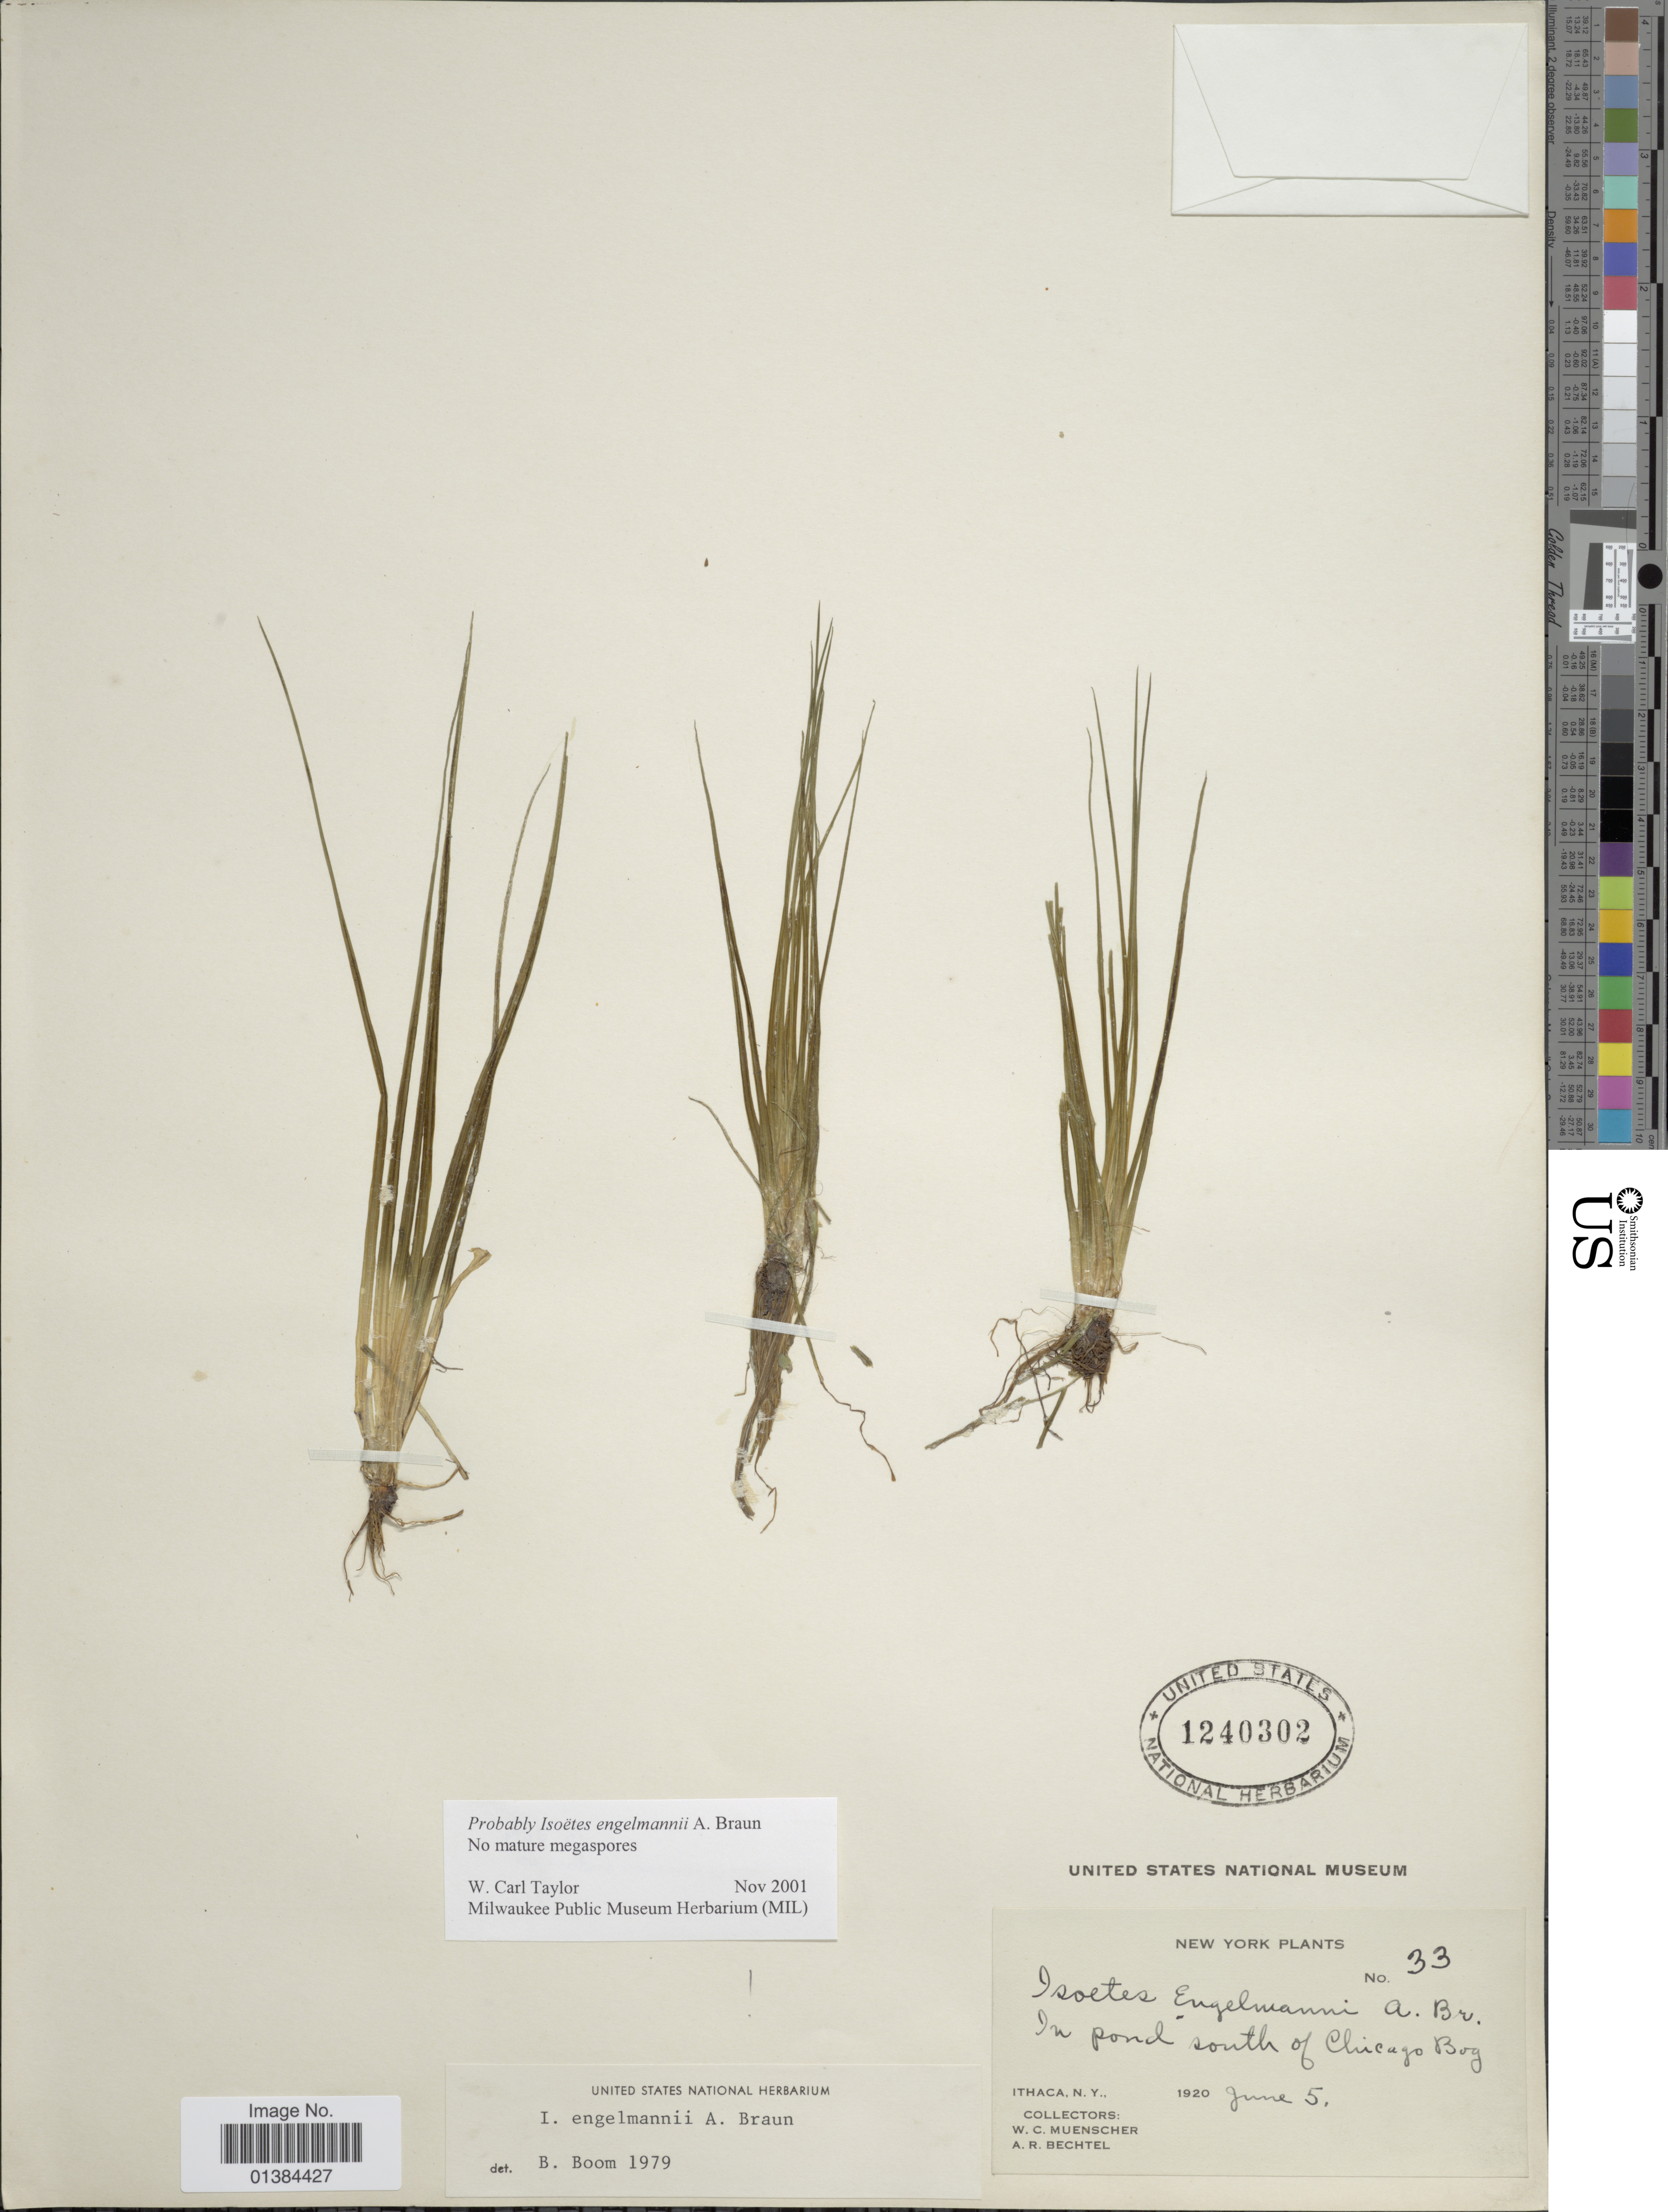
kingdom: Plantae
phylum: Tracheophyta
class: Lycopodiopsida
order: Isoetales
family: Isoetaceae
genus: Isoetes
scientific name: Isoetes engelmannii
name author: A. Braun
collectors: W. Muenscher & A. Bechtel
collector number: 33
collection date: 1920-06-05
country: United States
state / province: New York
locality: In pond south of Chicago Bog. Ithaca.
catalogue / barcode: US 1240302